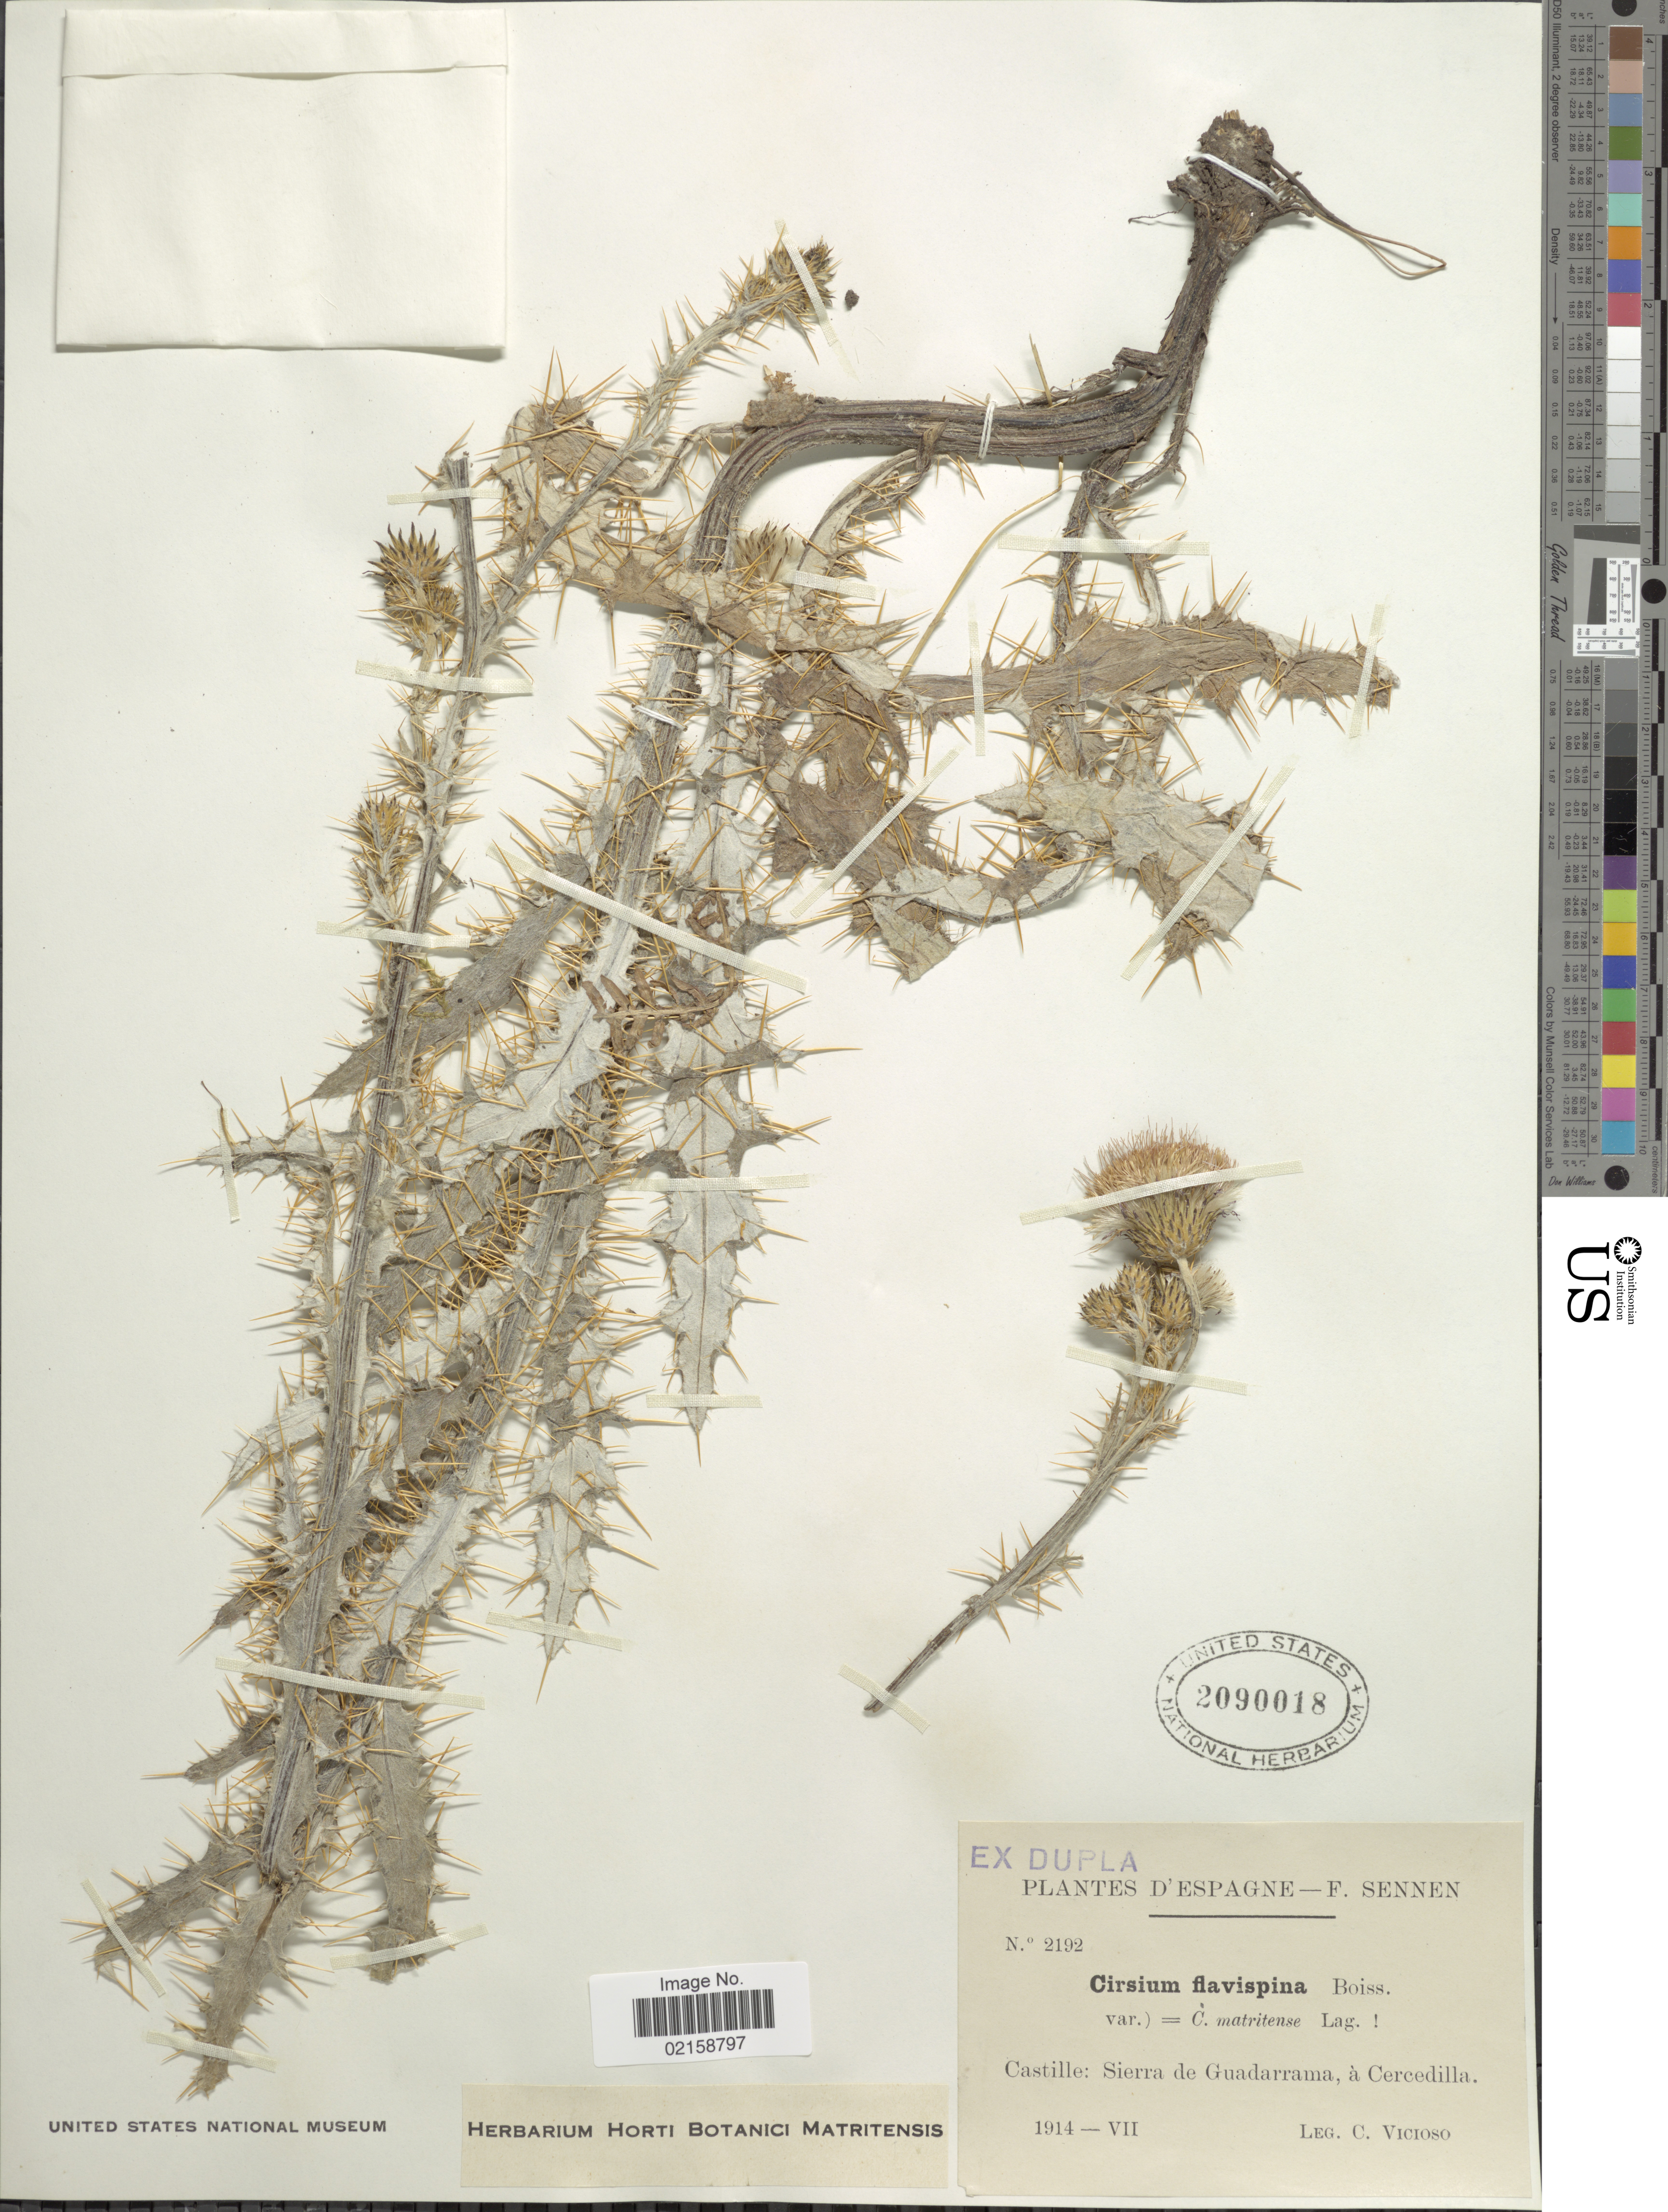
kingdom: Plantae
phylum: Tracheophyta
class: Magnoliopsida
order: Asterales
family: Asteraceae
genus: Cirsium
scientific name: Cirsium pyrenaicum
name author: (Jacq.) All.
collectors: C. Vicioso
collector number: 2192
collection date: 1914-07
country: Spain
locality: D'Espagne, Castille: Sierra de Guadarrama, à Cercedilla.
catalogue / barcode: US 2090018